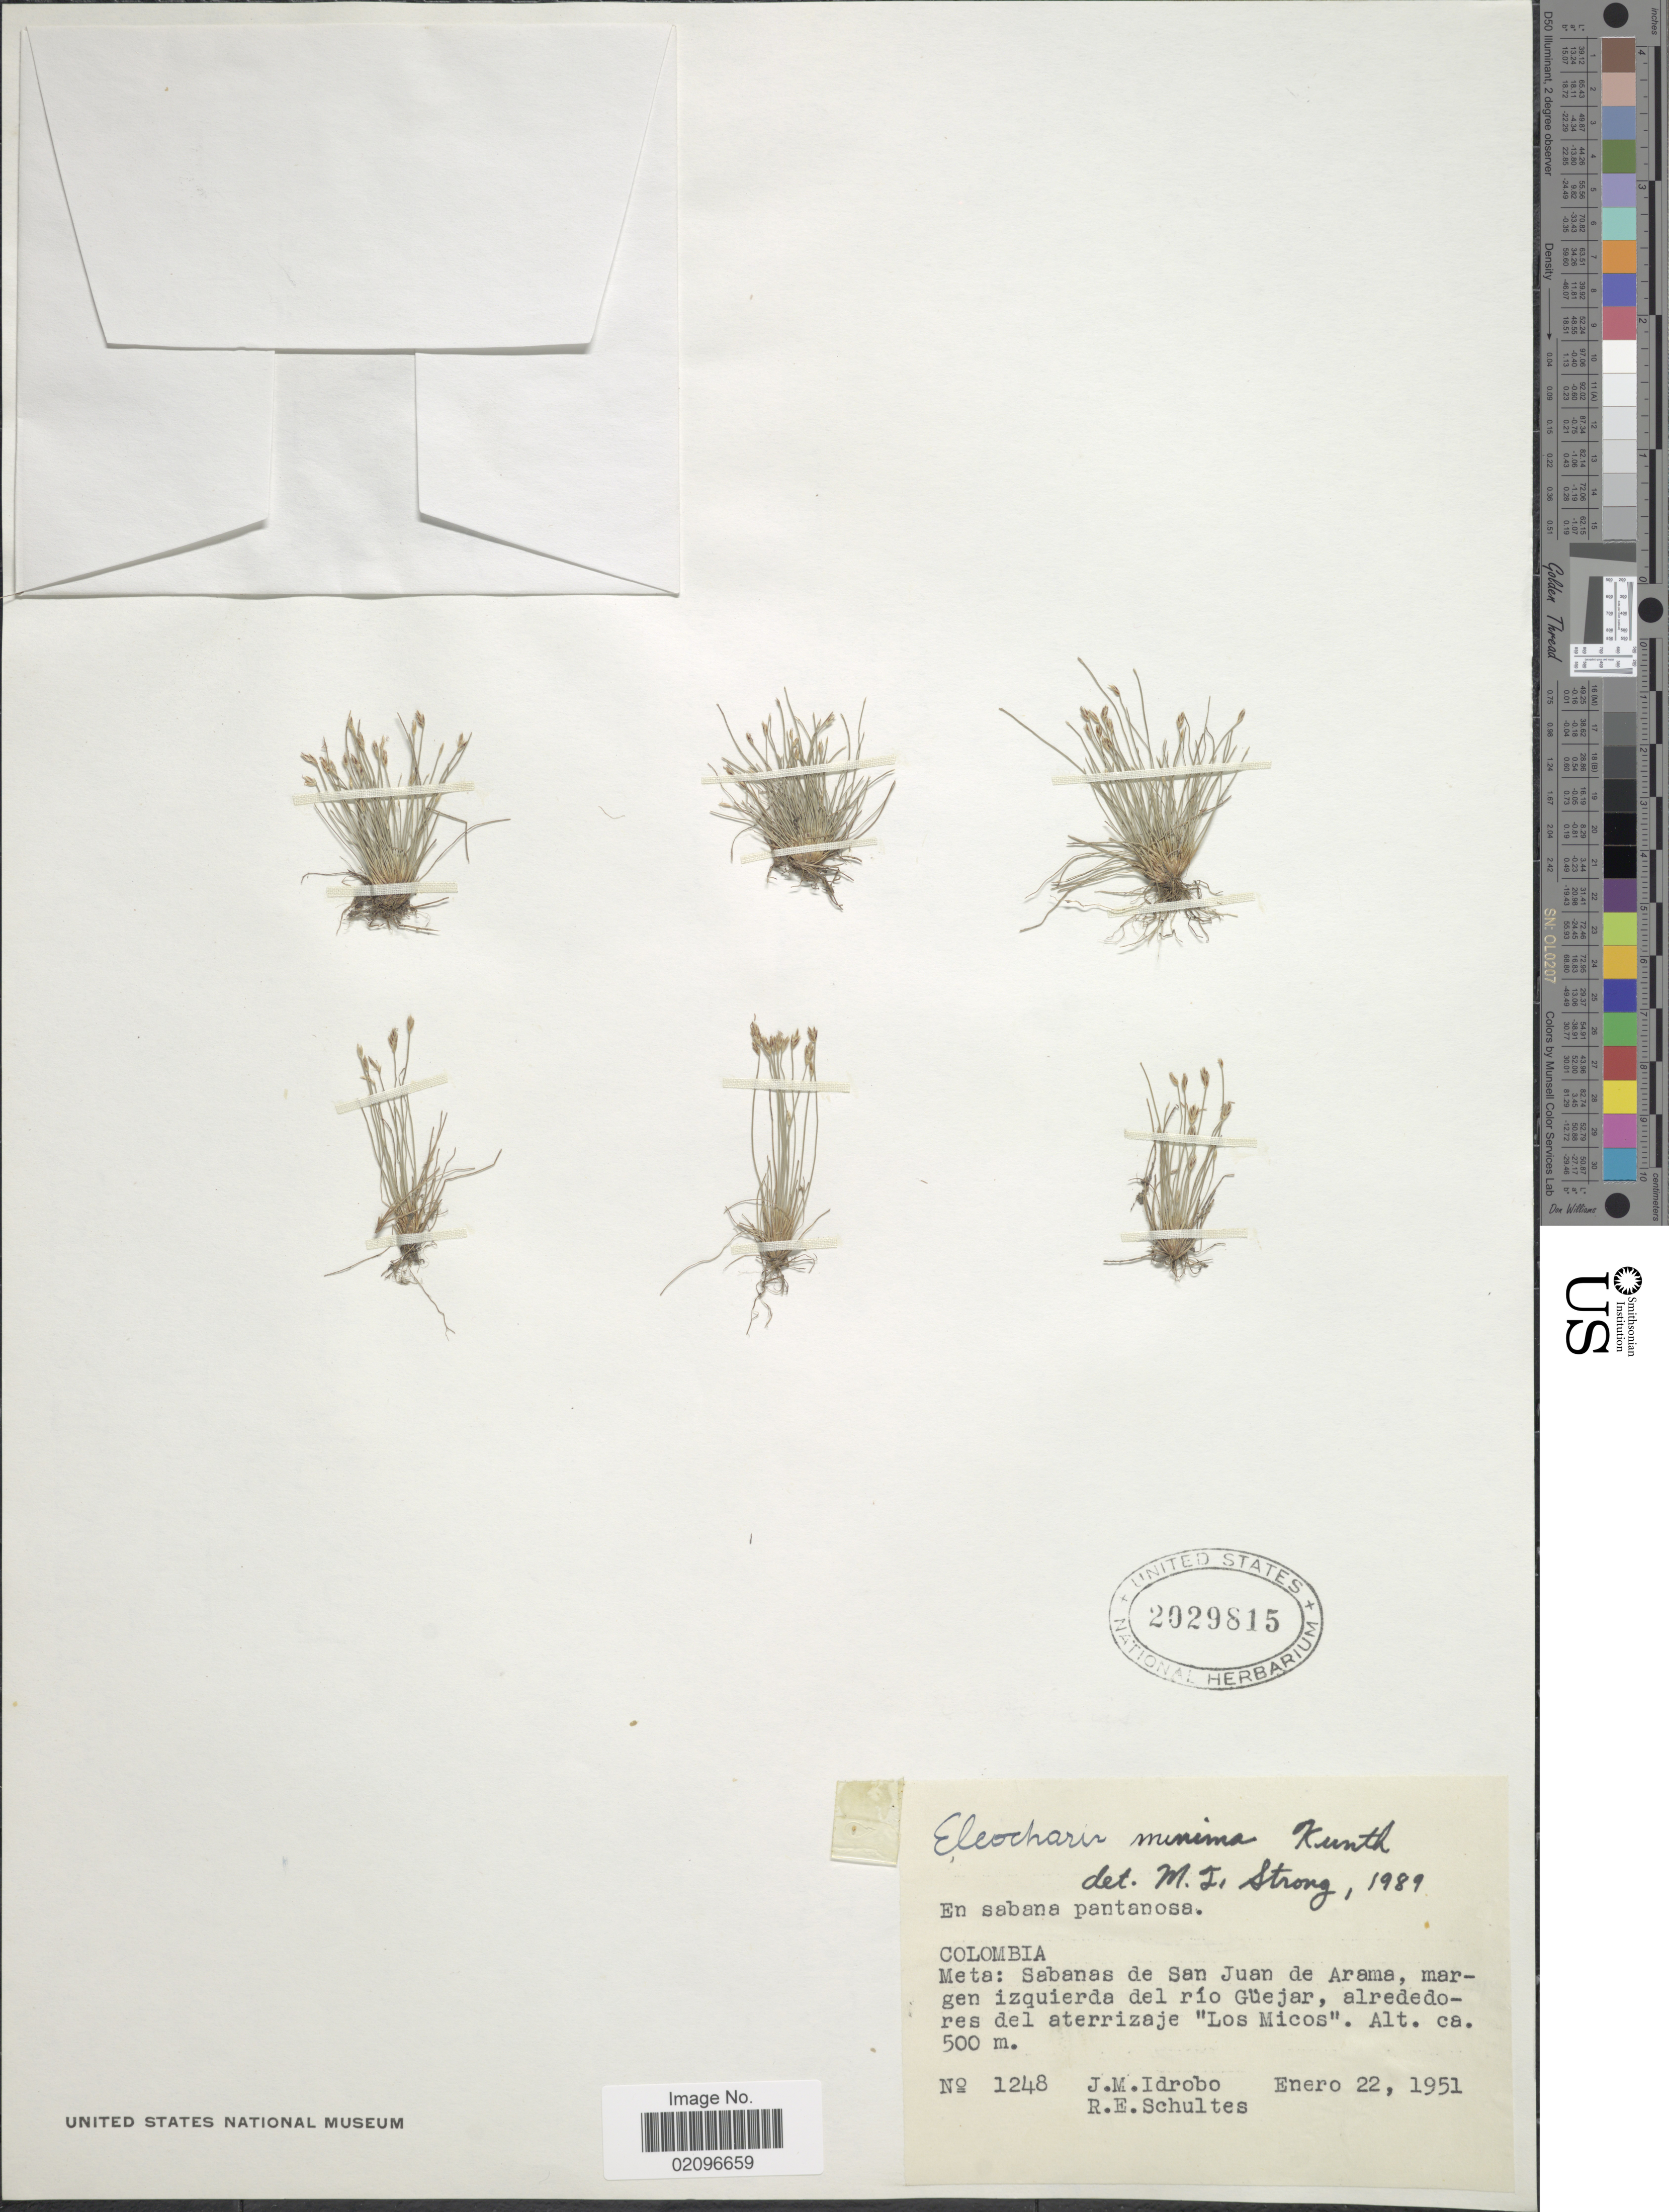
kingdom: Plantae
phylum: Tracheophyta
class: Liliopsida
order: Poales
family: Cyperaceae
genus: Eleocharis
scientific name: Eleocharis minima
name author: Kunth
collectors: J. M. Idrobo & R. E. Schultes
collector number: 1248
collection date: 1951-01-22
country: Colombia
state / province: Meta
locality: Colombia, Meta, Sabanas de San Juan de Arama, margen izquierda del rio Guejar, alrededores del aterrizaje "Los Micos".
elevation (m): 500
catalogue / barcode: US 2029815